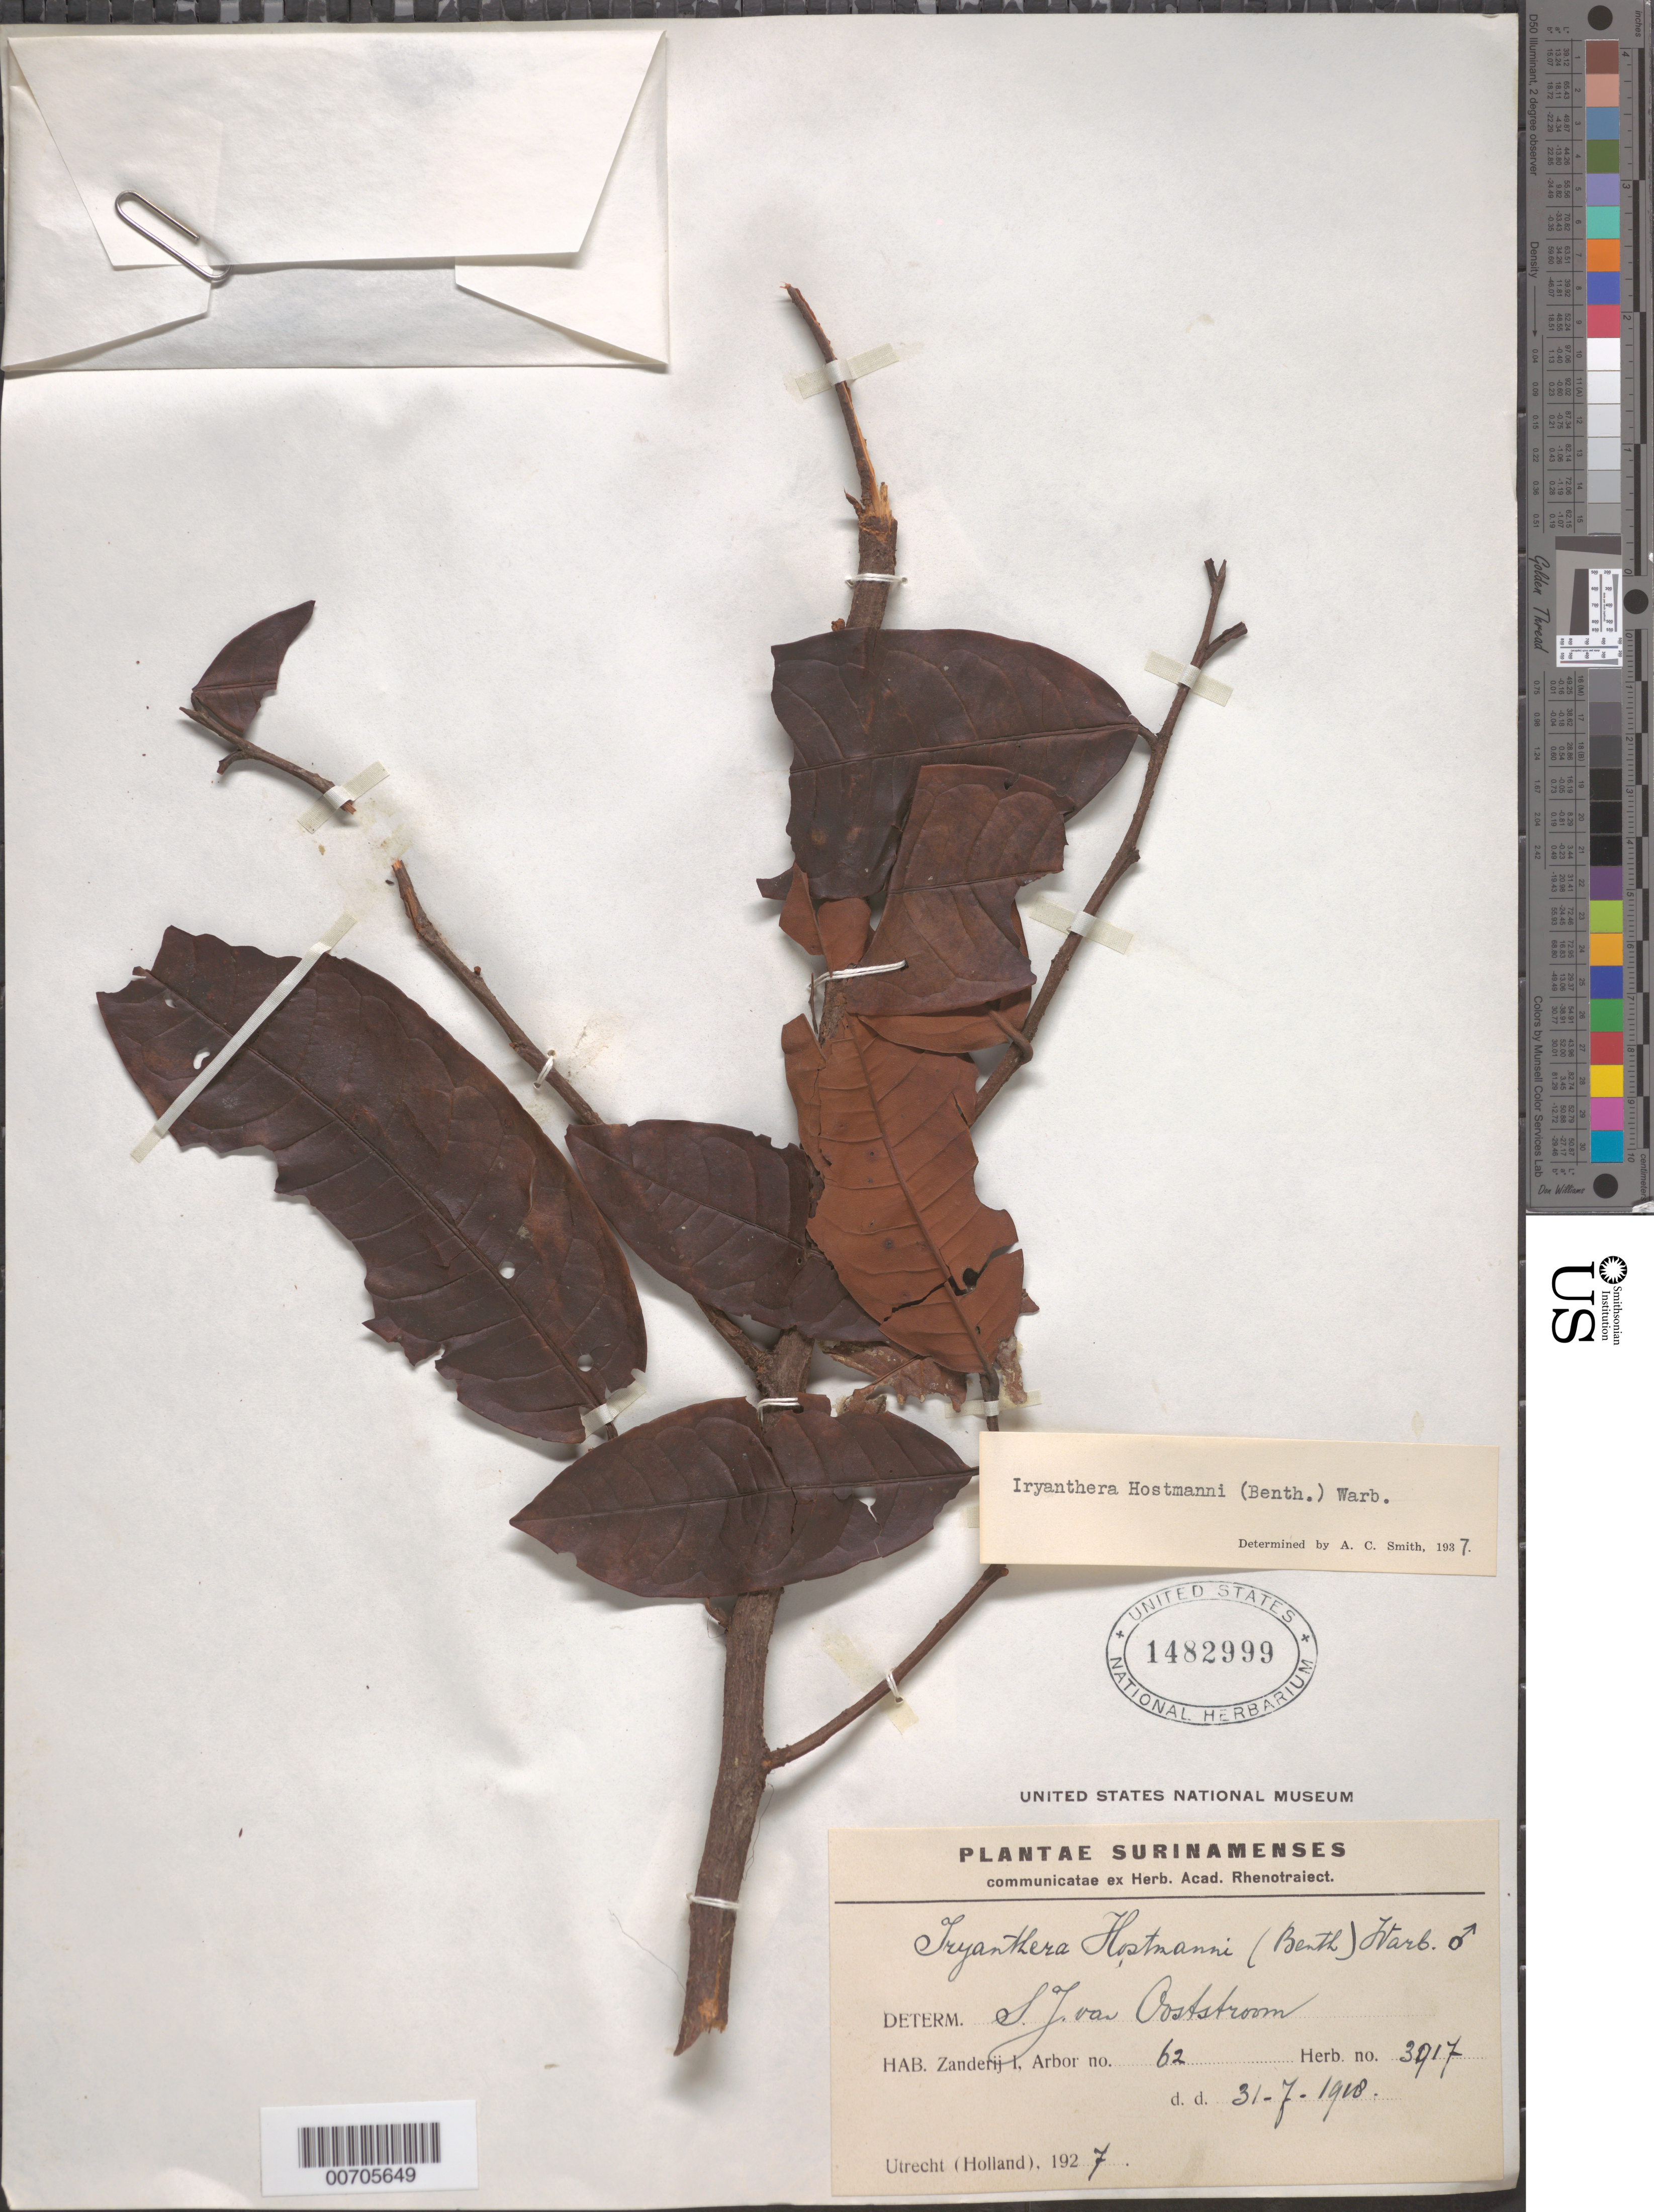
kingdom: Plantae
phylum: Tracheophyta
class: Magnoliopsida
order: Magnoliales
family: Myristicaceae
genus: Iryanthera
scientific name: Iryanthera hostmannii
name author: (Benth.) Warb.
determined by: Smith, A. C.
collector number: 3917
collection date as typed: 31-Jul-18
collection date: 1918-07-31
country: Suriname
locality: Zanderij I., Forest Reserve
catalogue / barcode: US 1482999